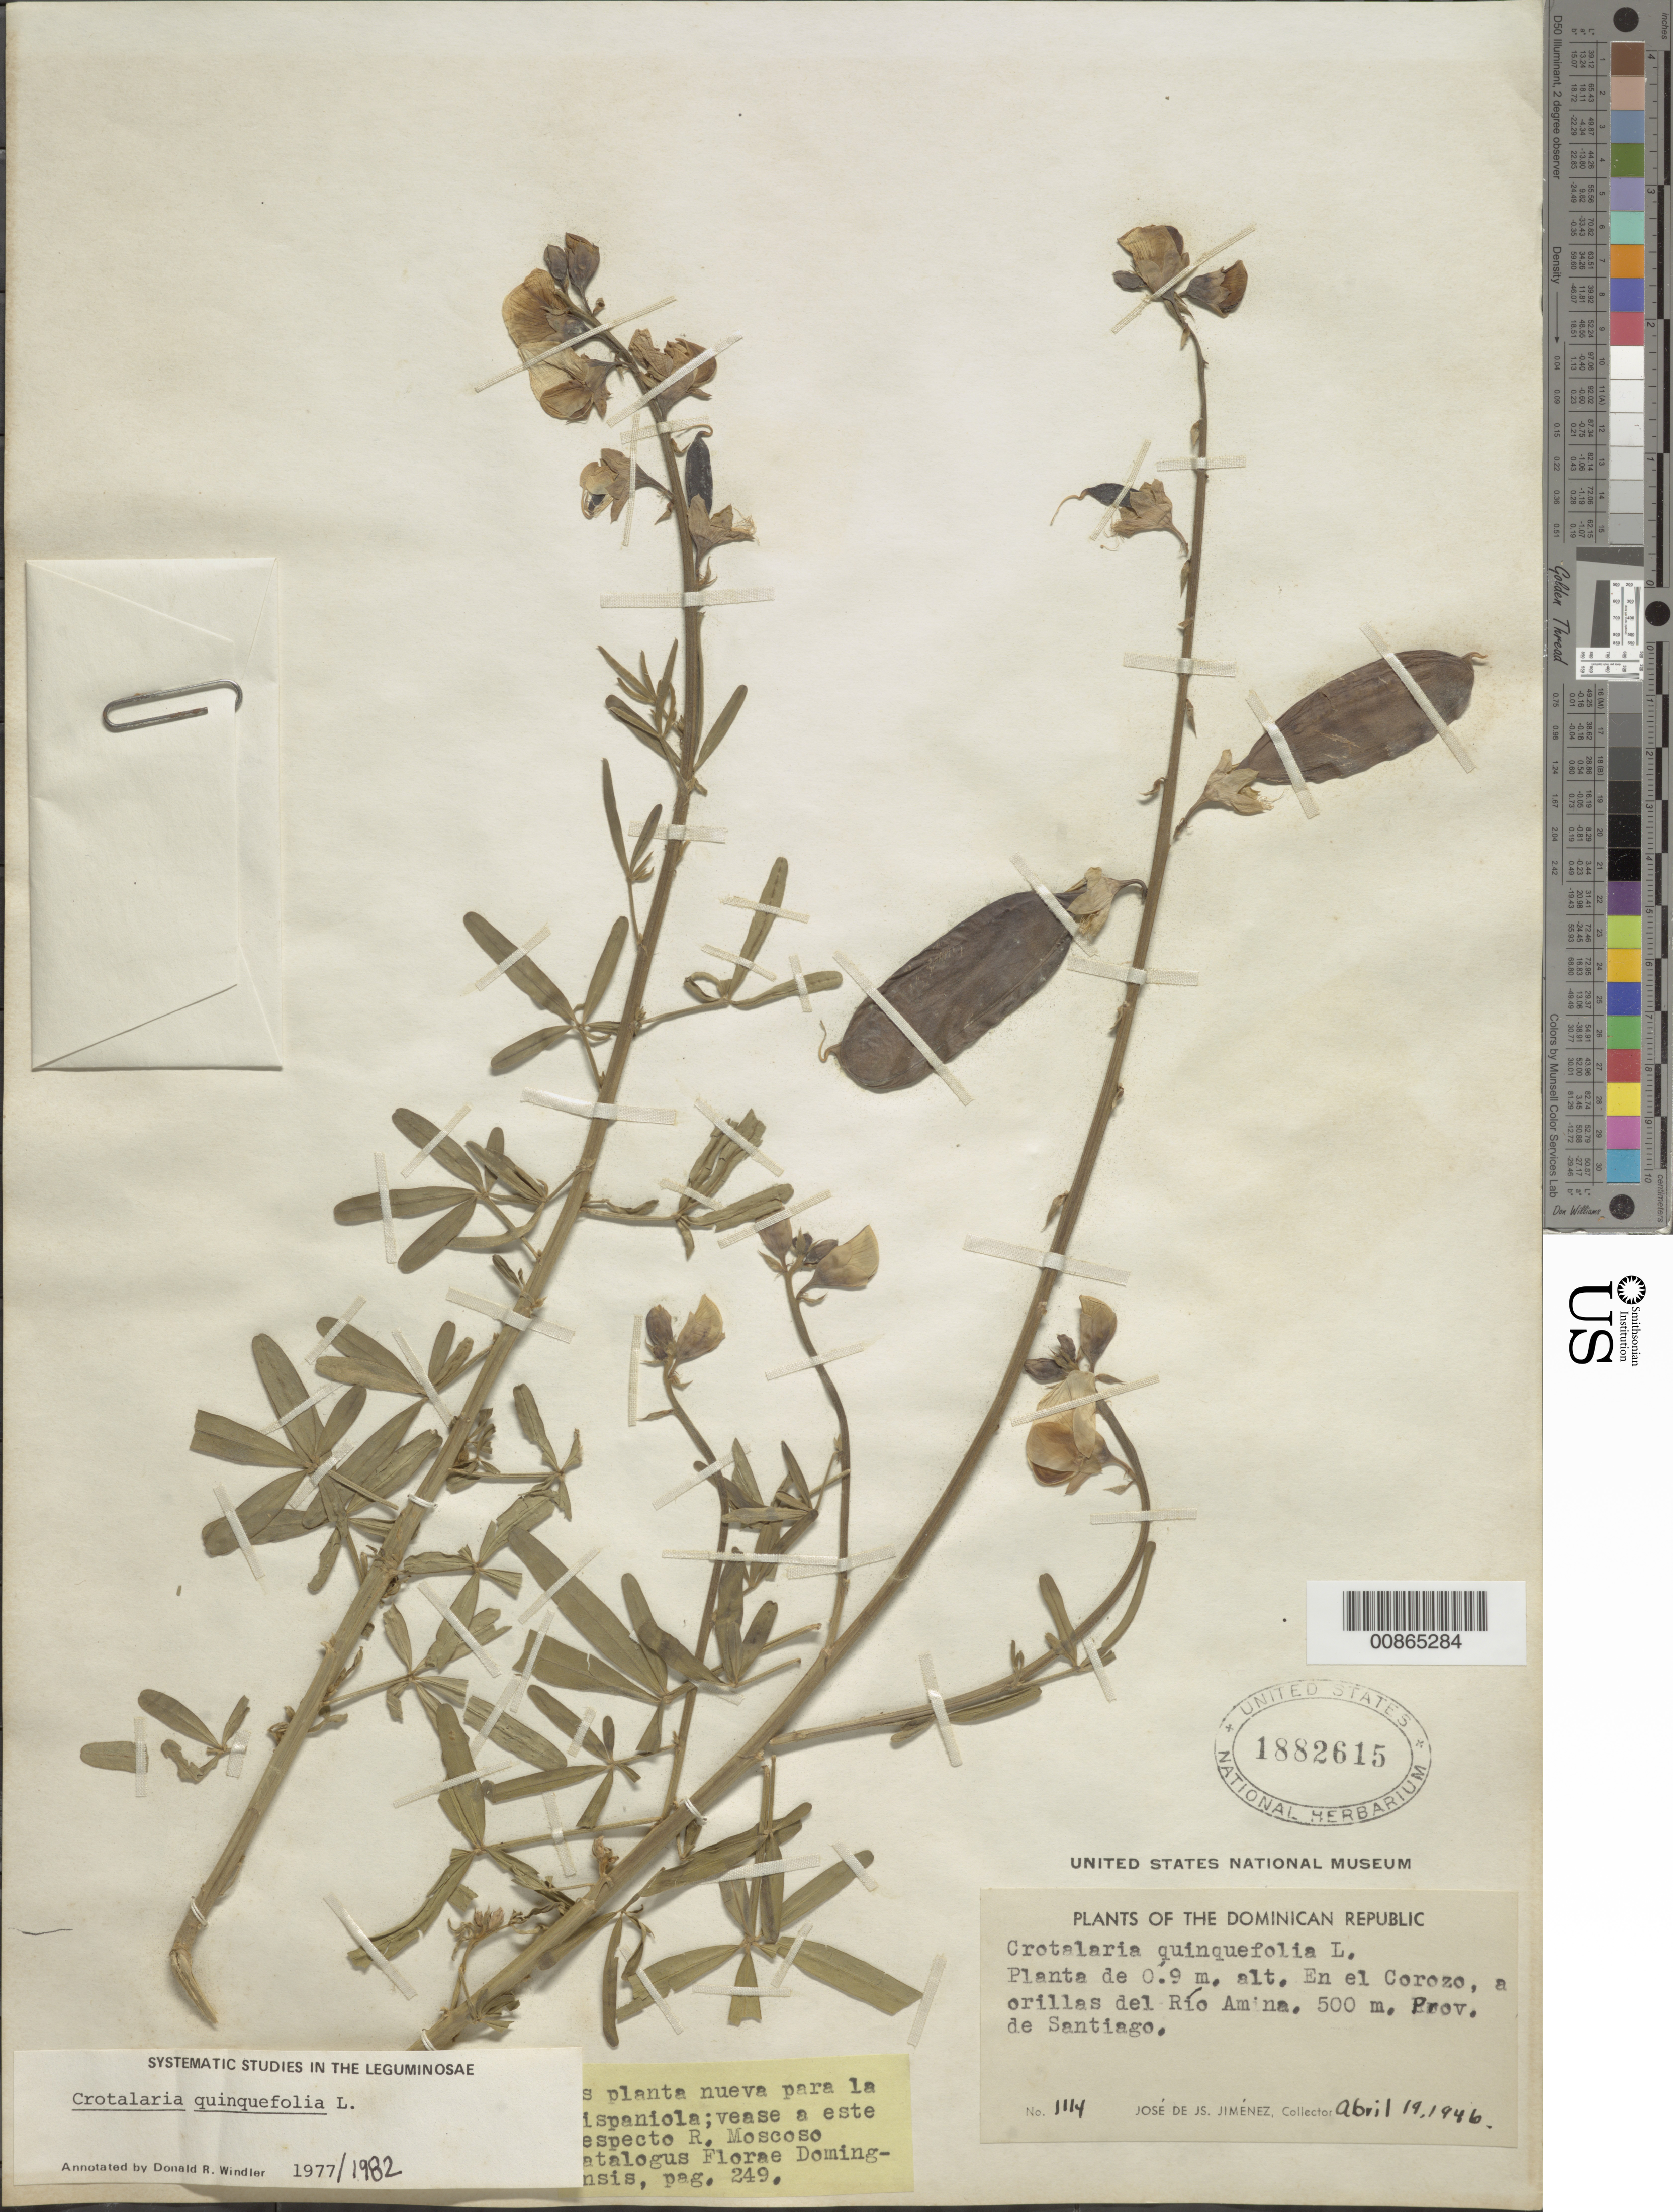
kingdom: Plantae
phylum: Tracheophyta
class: Magnoliopsida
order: Fabales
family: Fabaceae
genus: Crotalaria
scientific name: Crotalaria quinquefolia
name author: L.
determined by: Windler, D. R.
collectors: J. J. Jiménez Almonte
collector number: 1114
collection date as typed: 19 Apr 1946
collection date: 1946-04-19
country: Dominican Republic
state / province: Santiago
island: Hispaniola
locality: En el Corozo, a orillas del Río Amina.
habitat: A orillas del río.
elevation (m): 500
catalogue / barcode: US 1882615